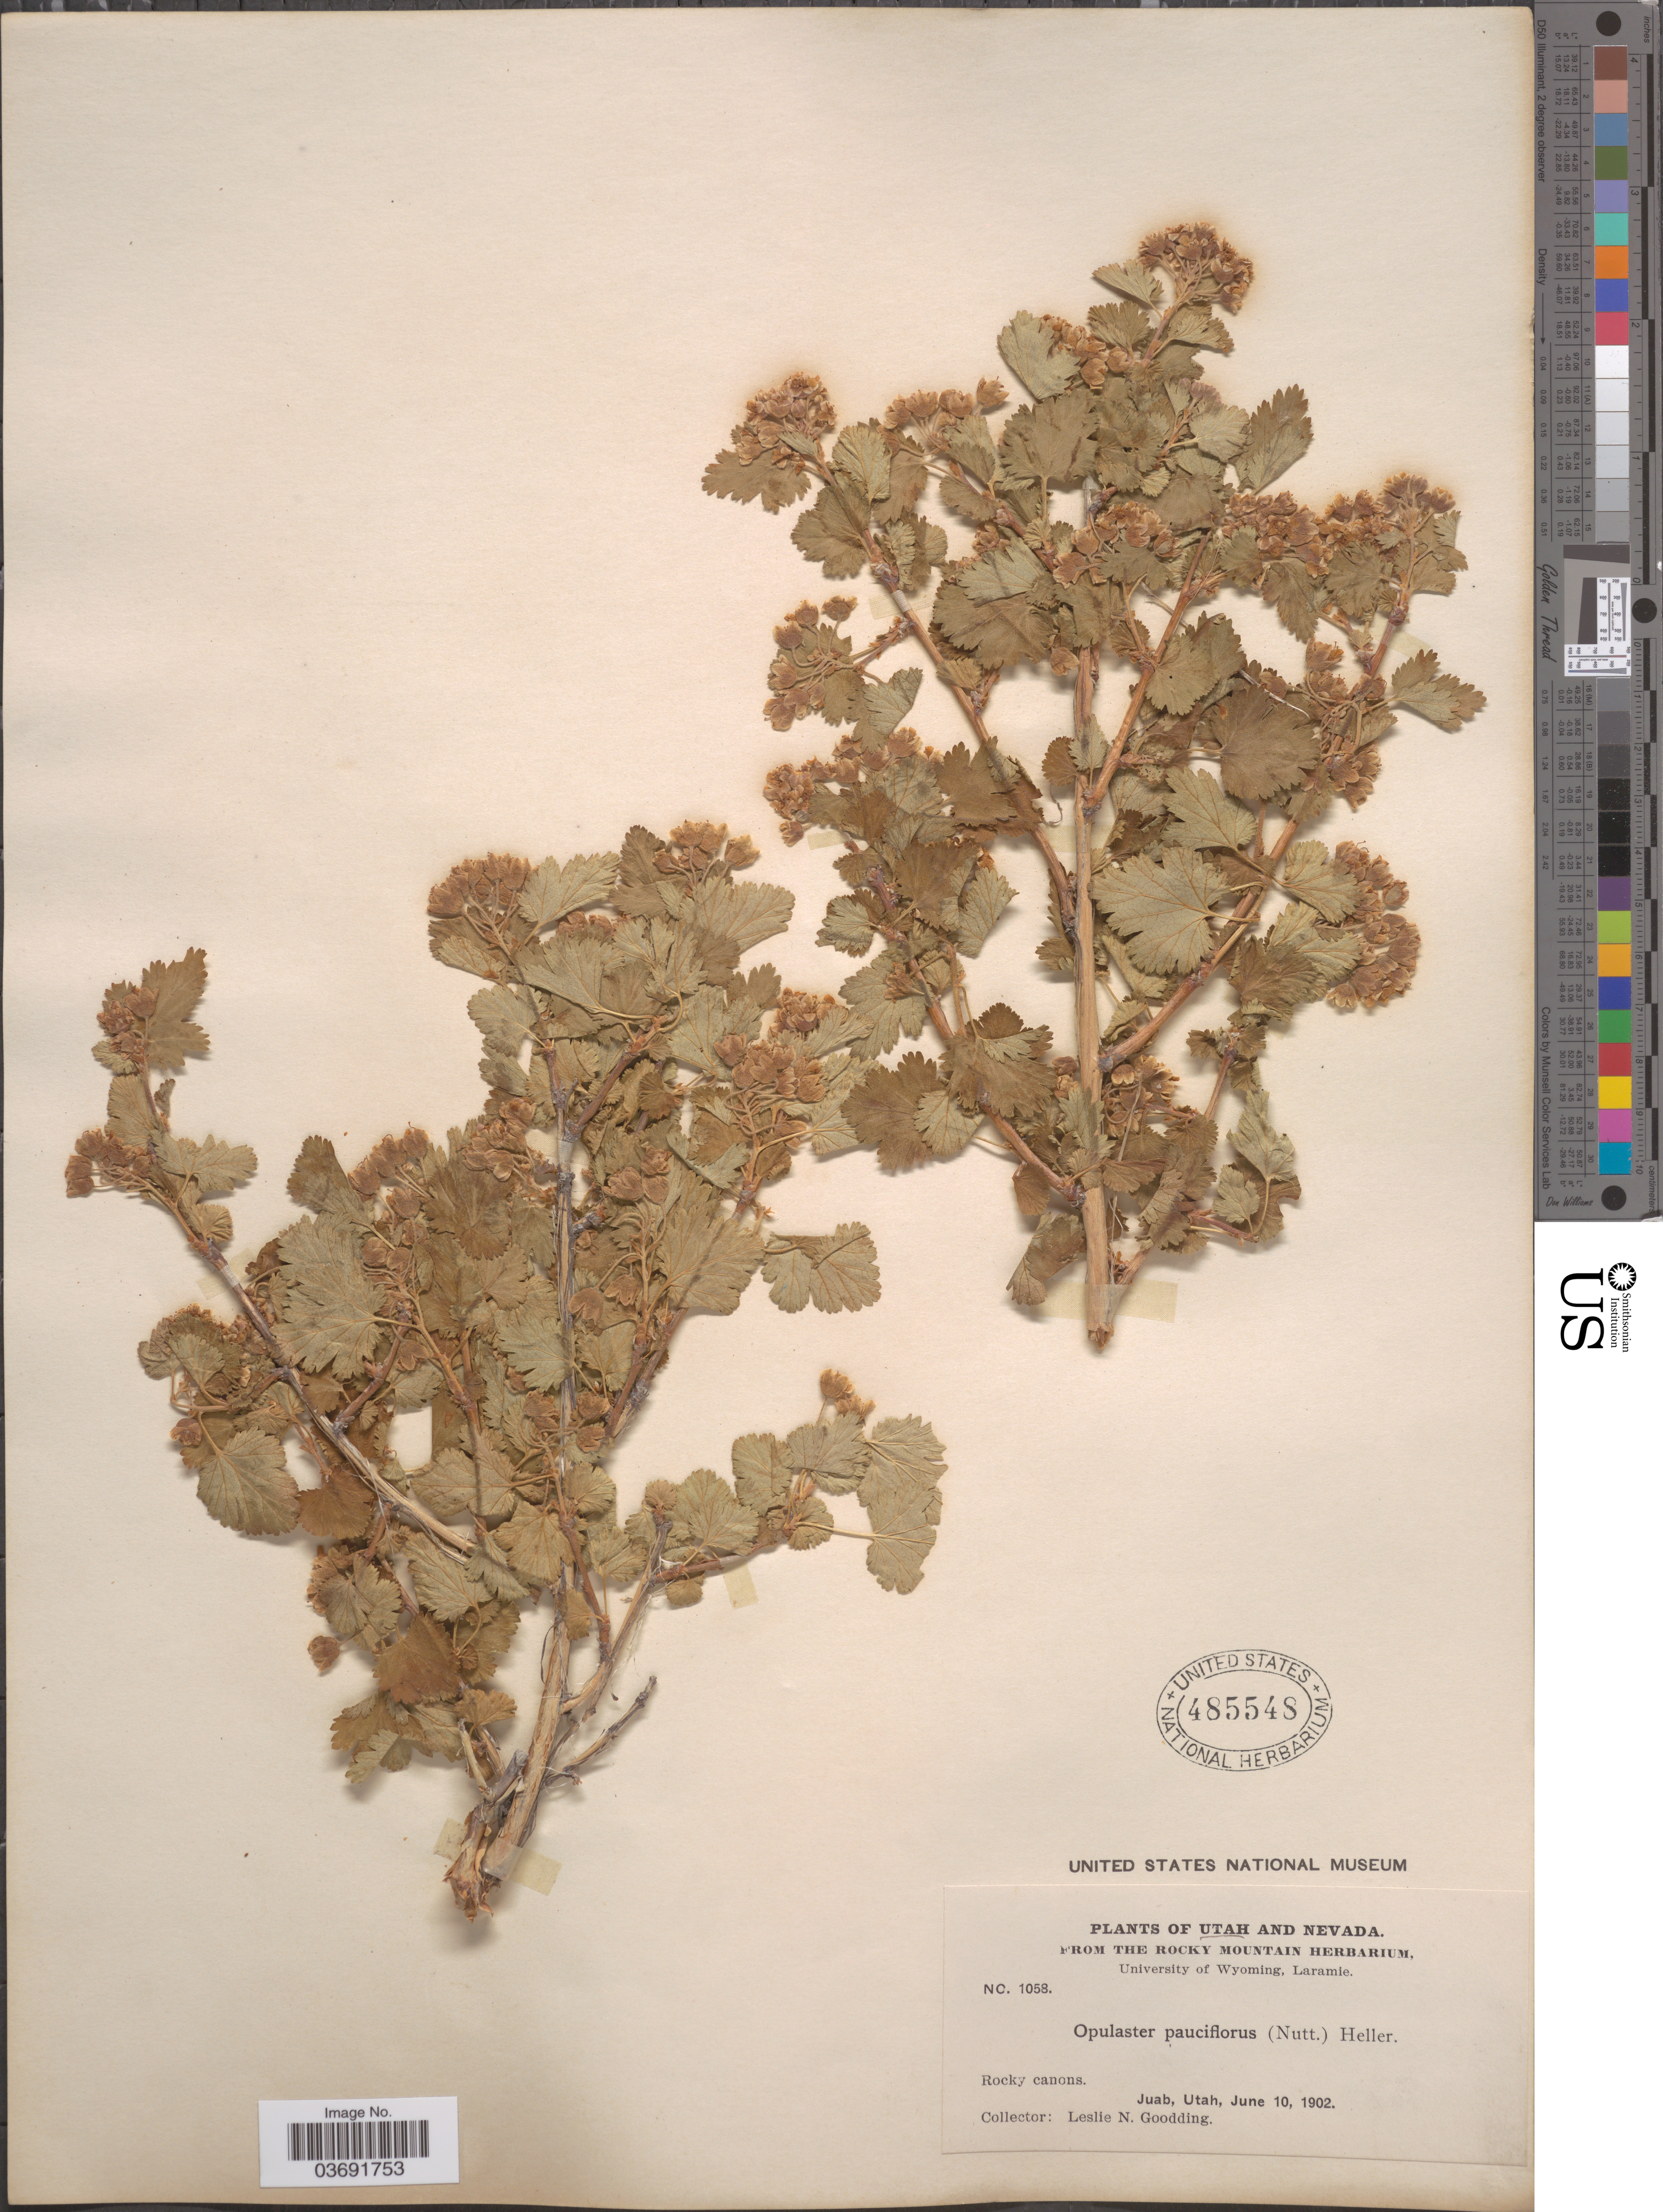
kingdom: Plantae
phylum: Tracheophyta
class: Magnoliopsida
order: Rosales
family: Rosaceae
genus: Physocarpus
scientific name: Physocarpus malvaceus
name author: (Greene) Kuntze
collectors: L. N. Goodding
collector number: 1058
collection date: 1902-06-10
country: United States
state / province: Utah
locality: Rocky canons. Juab.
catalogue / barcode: US 485548